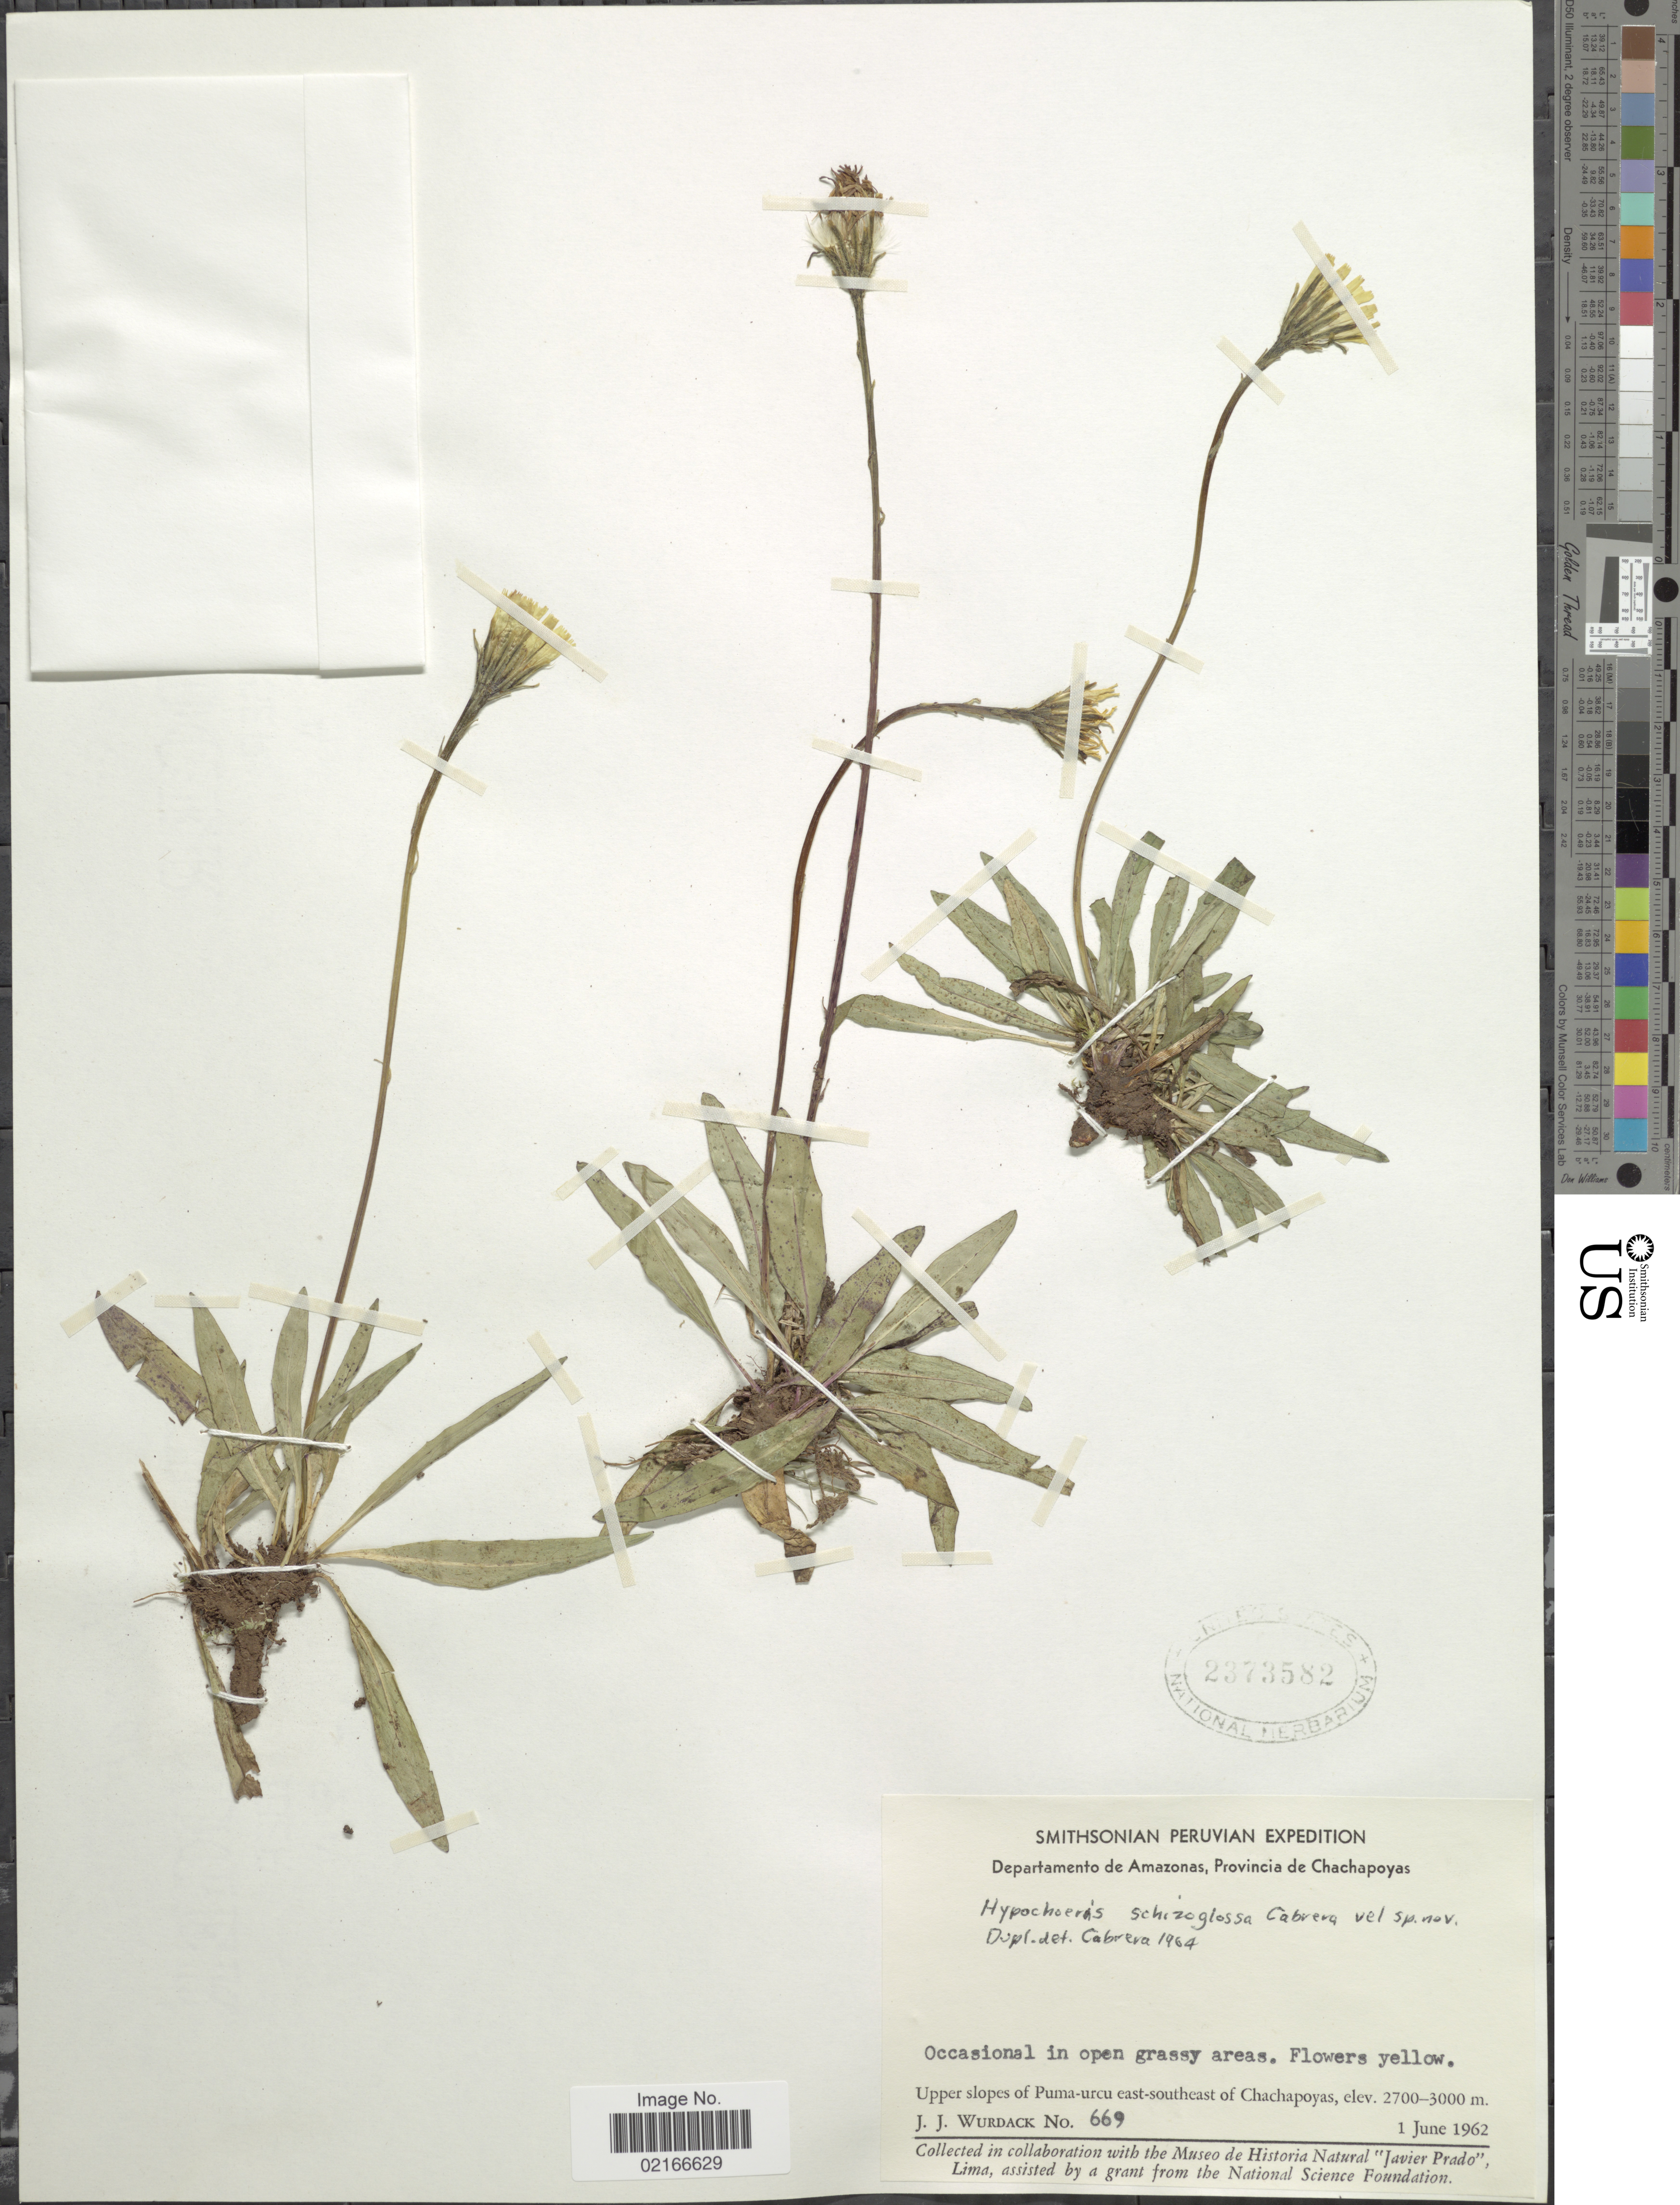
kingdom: Plantae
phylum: Tracheophyta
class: Magnoliopsida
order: Asterales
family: Asteraceae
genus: Hypochaeris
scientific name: Hypochaeris schizoglossa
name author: Cabrera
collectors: J. J. Wurdack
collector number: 669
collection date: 1962-06-01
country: Peru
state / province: Amazonas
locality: Provincia de Chachapoyas. Upper slopes of Puma-urcu east-southeast of Chachapoyas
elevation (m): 2700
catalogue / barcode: US 2373582